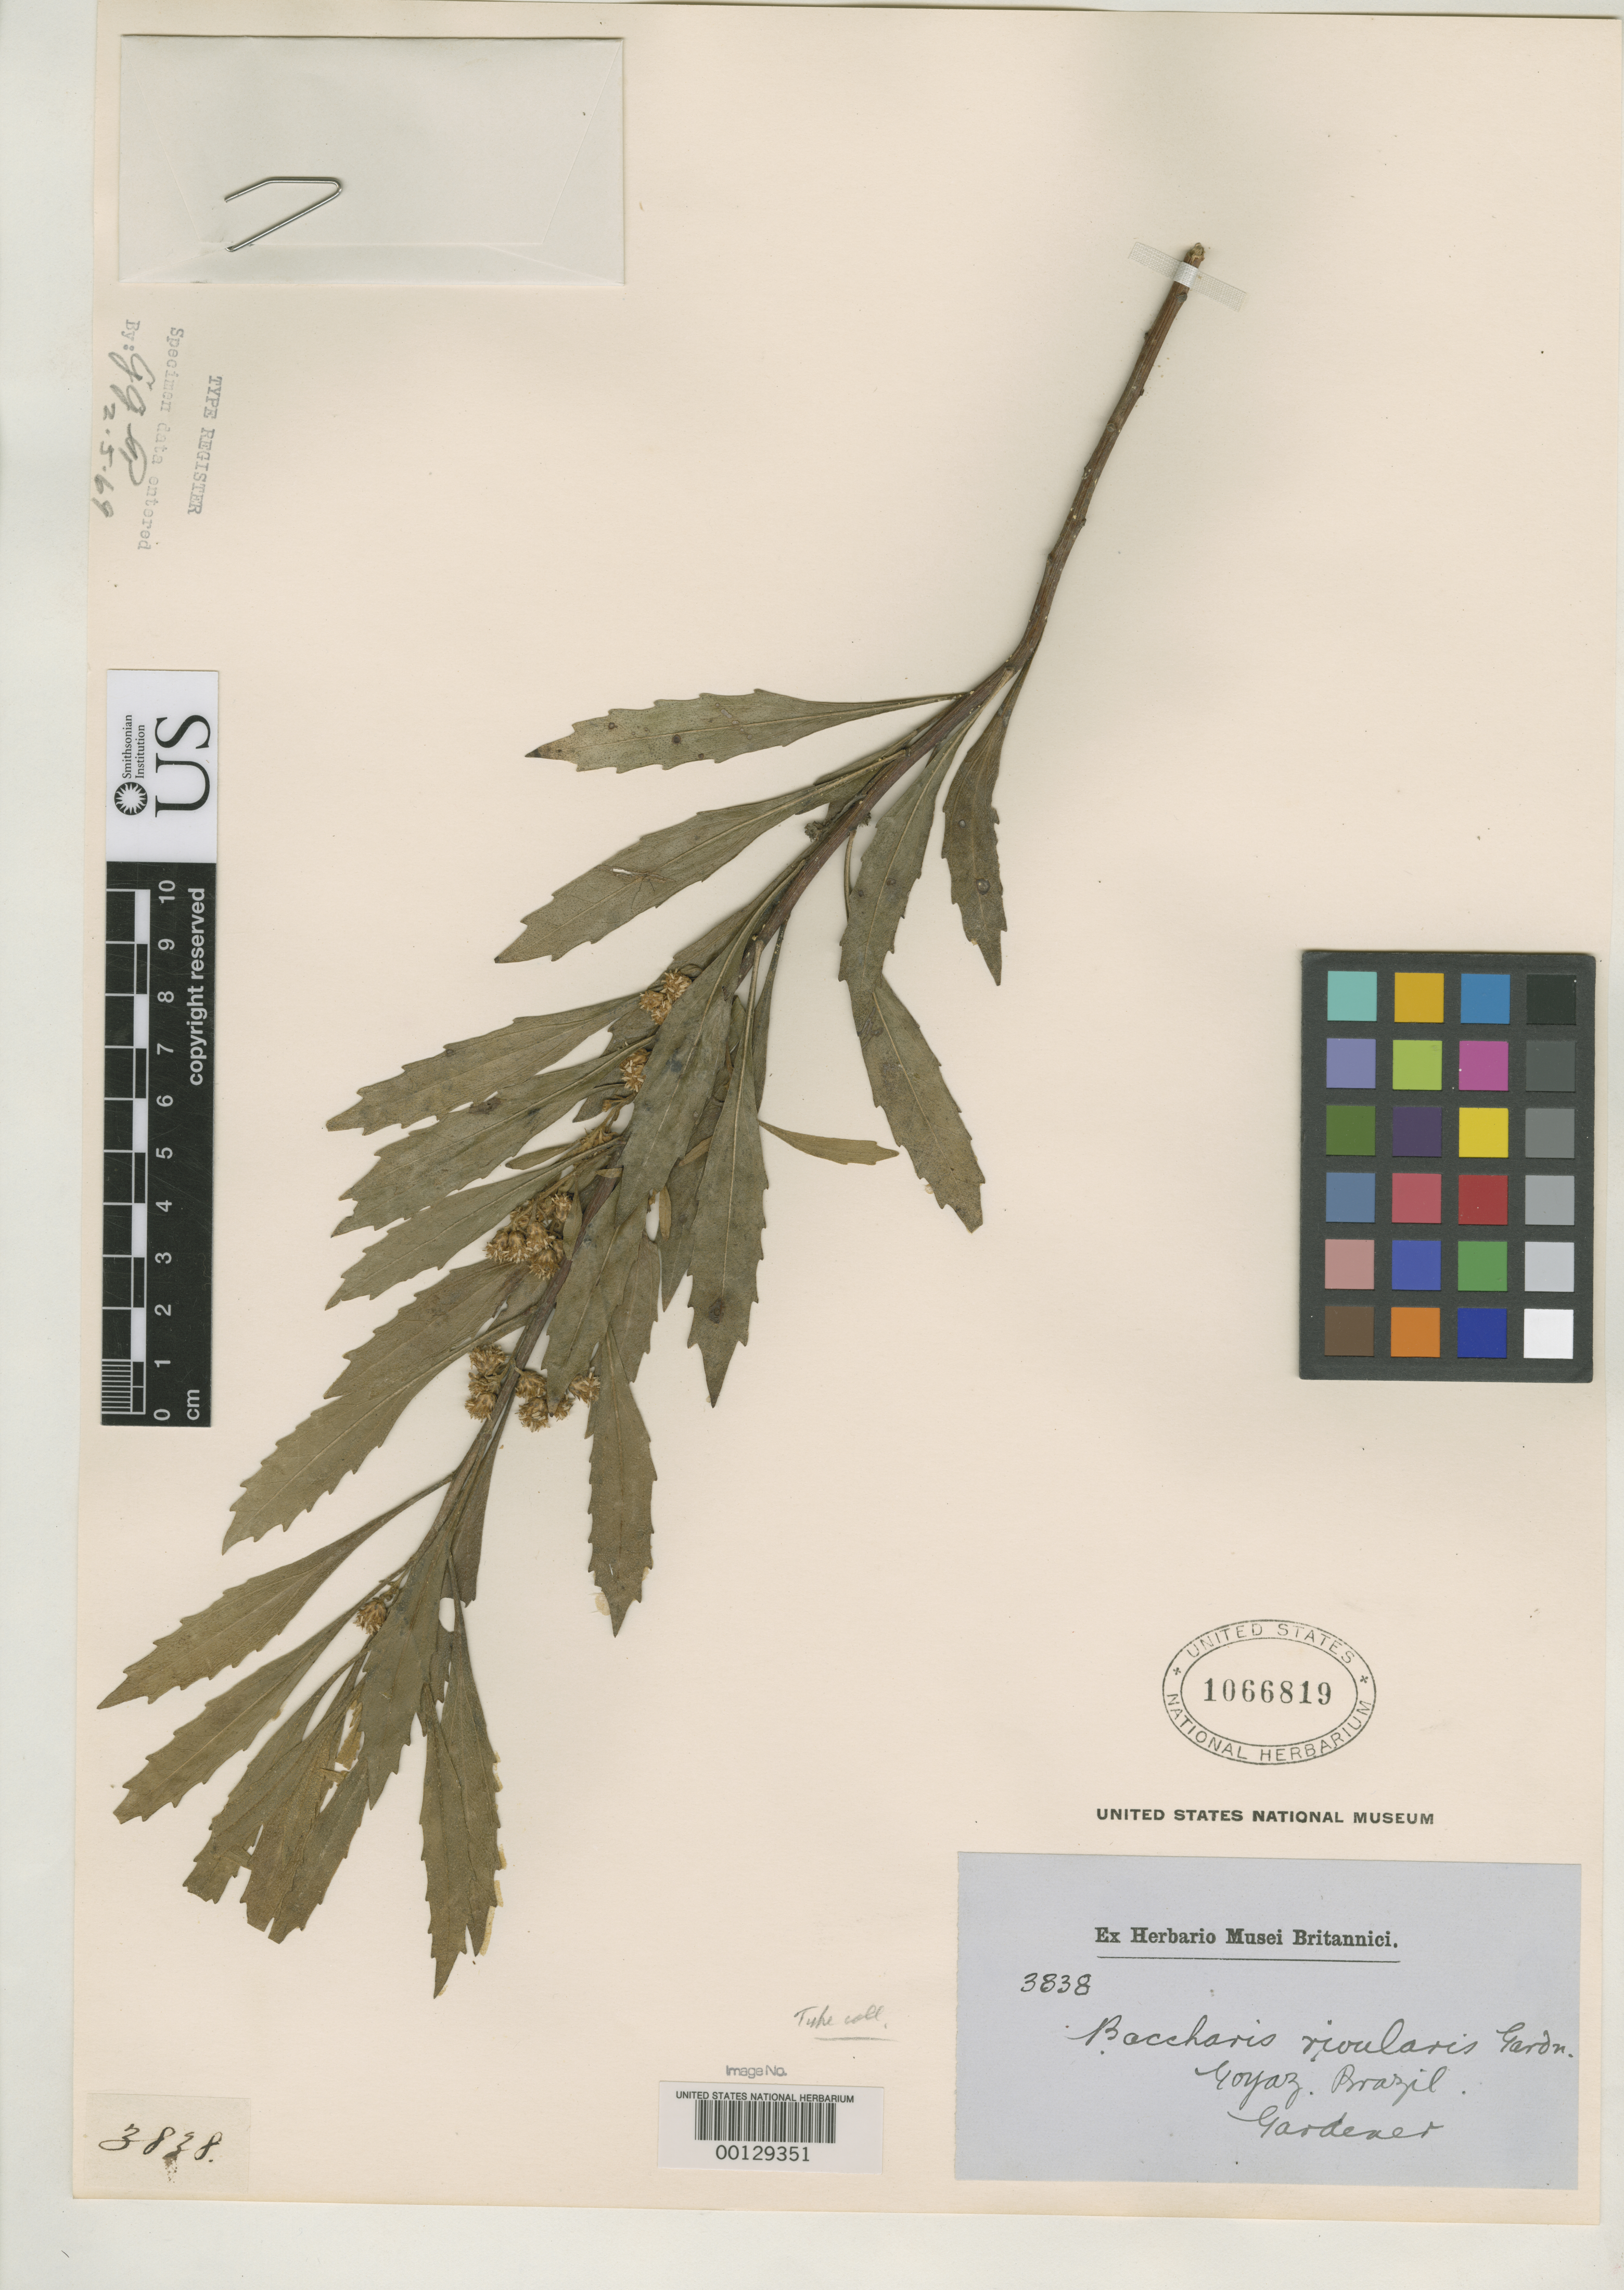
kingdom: Plantae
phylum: Tracheophyta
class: Magnoliopsida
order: Asterales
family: Asteraceae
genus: Baccharis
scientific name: Baccharis rivularis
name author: Gardner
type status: Isosyntype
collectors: G. Gardner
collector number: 3838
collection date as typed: Apr 1840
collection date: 1840-04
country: Brazil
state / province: Goiás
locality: Villa de Arrayas.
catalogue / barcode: US 1066819